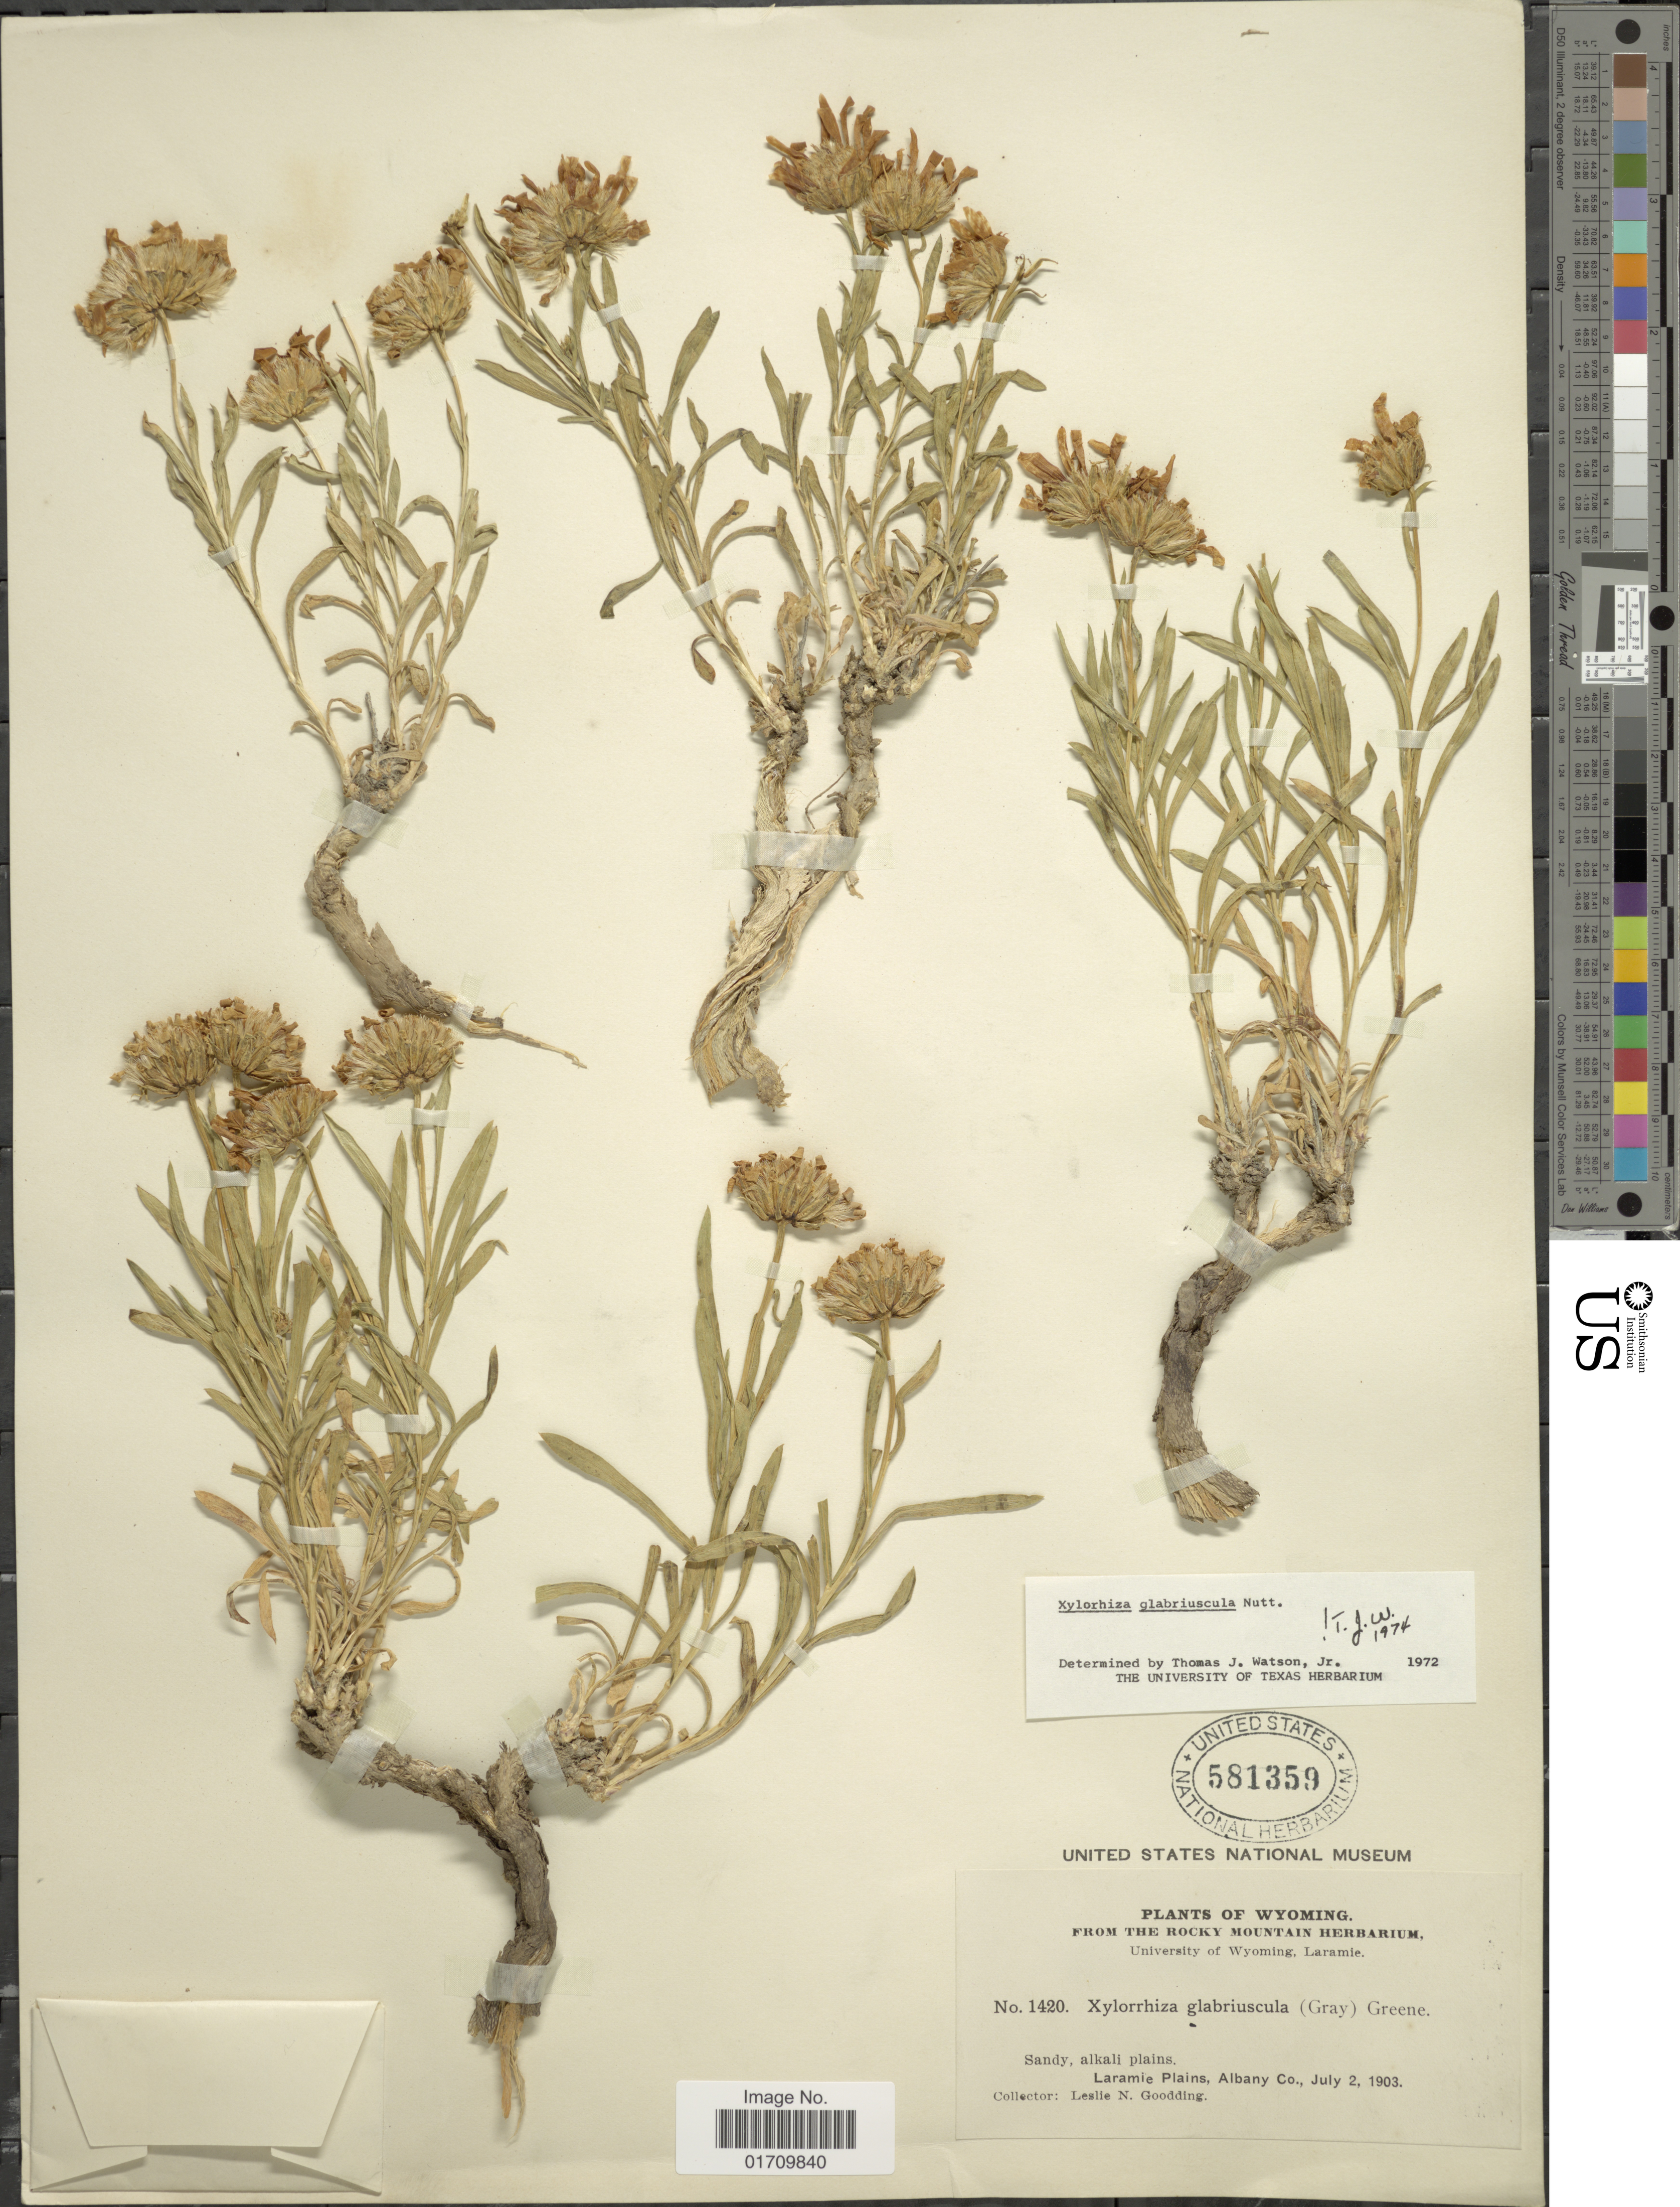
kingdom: Plantae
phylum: Tracheophyta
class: Magnoliopsida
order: Asterales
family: Asteraceae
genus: Xylorhiza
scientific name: Xylorhiza glabriuscula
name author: Nutt.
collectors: L. N. Goodding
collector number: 1420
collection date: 1903-07-02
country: United States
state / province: Wyoming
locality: Laramie Plains, Albany Co.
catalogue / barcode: US 581359